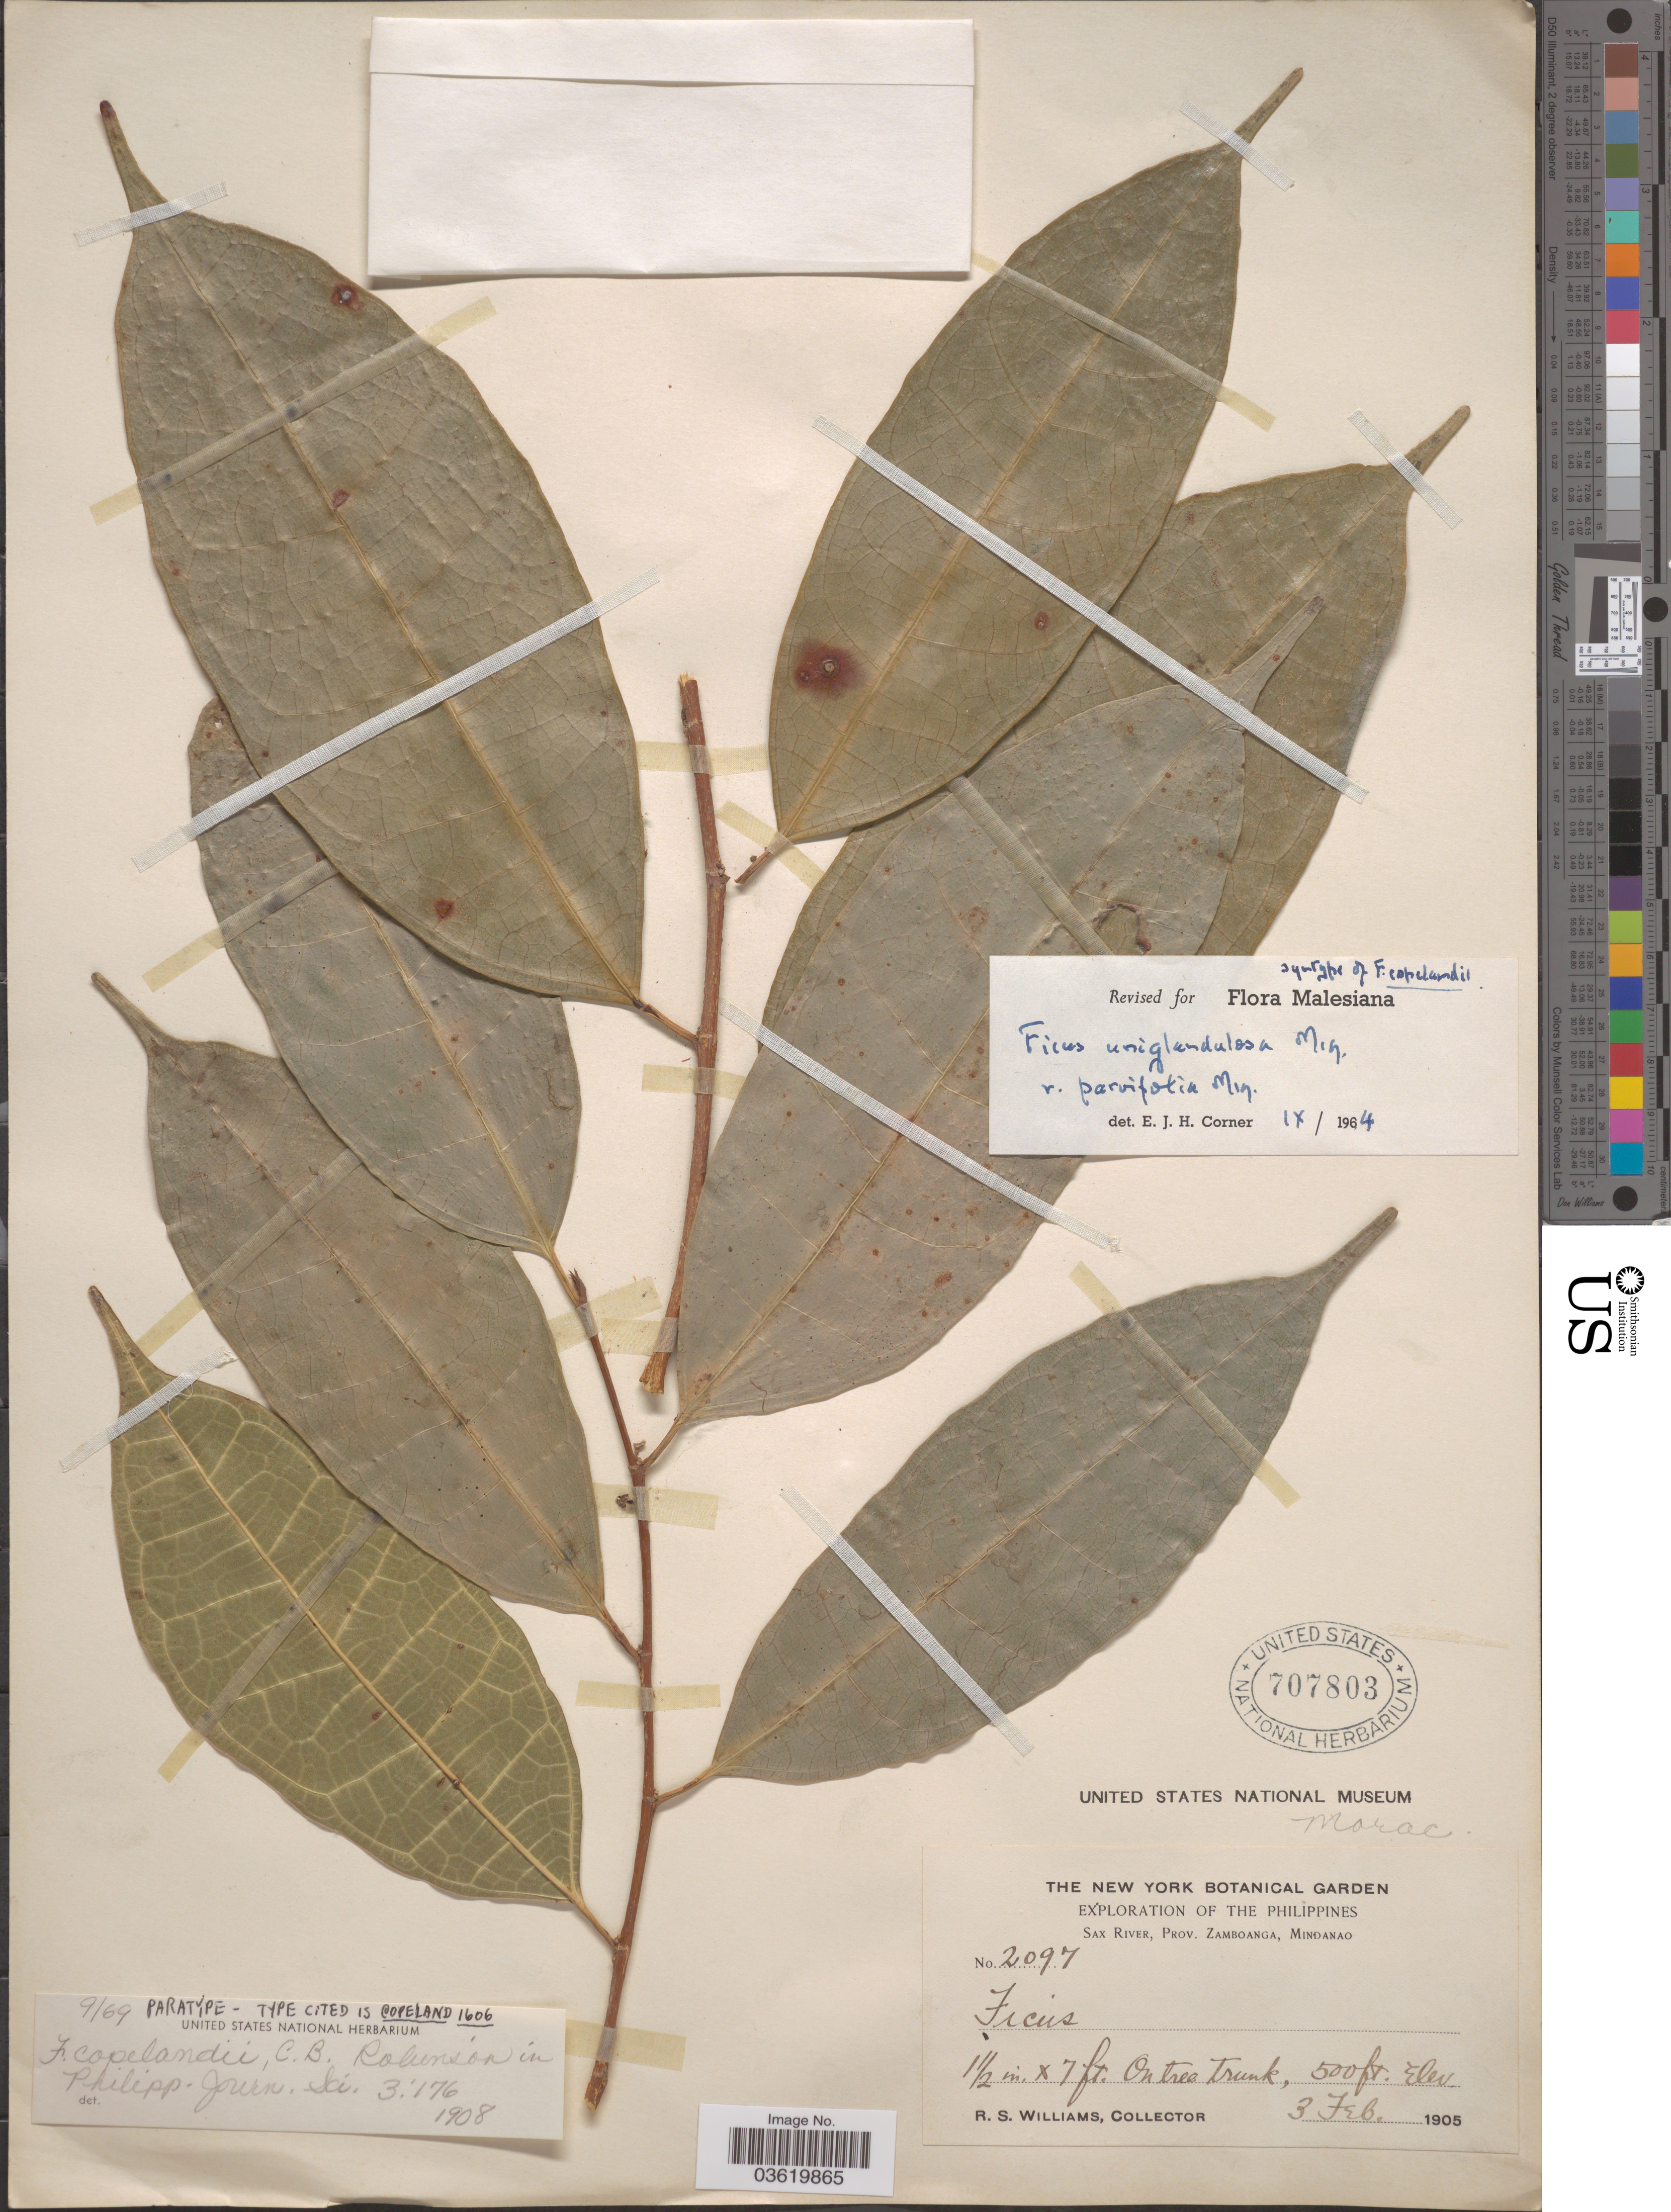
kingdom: Plantae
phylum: Tracheophyta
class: Magnoliopsida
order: Rosales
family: Moraceae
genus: Ficus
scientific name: Ficus uniglandulosa var. parvifolia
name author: Miq.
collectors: R. S. Williams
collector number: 2097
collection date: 1905-02-03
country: Philippines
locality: Sax River, Prov. Zamboanga, Mindanao.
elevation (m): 152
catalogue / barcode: US 707803